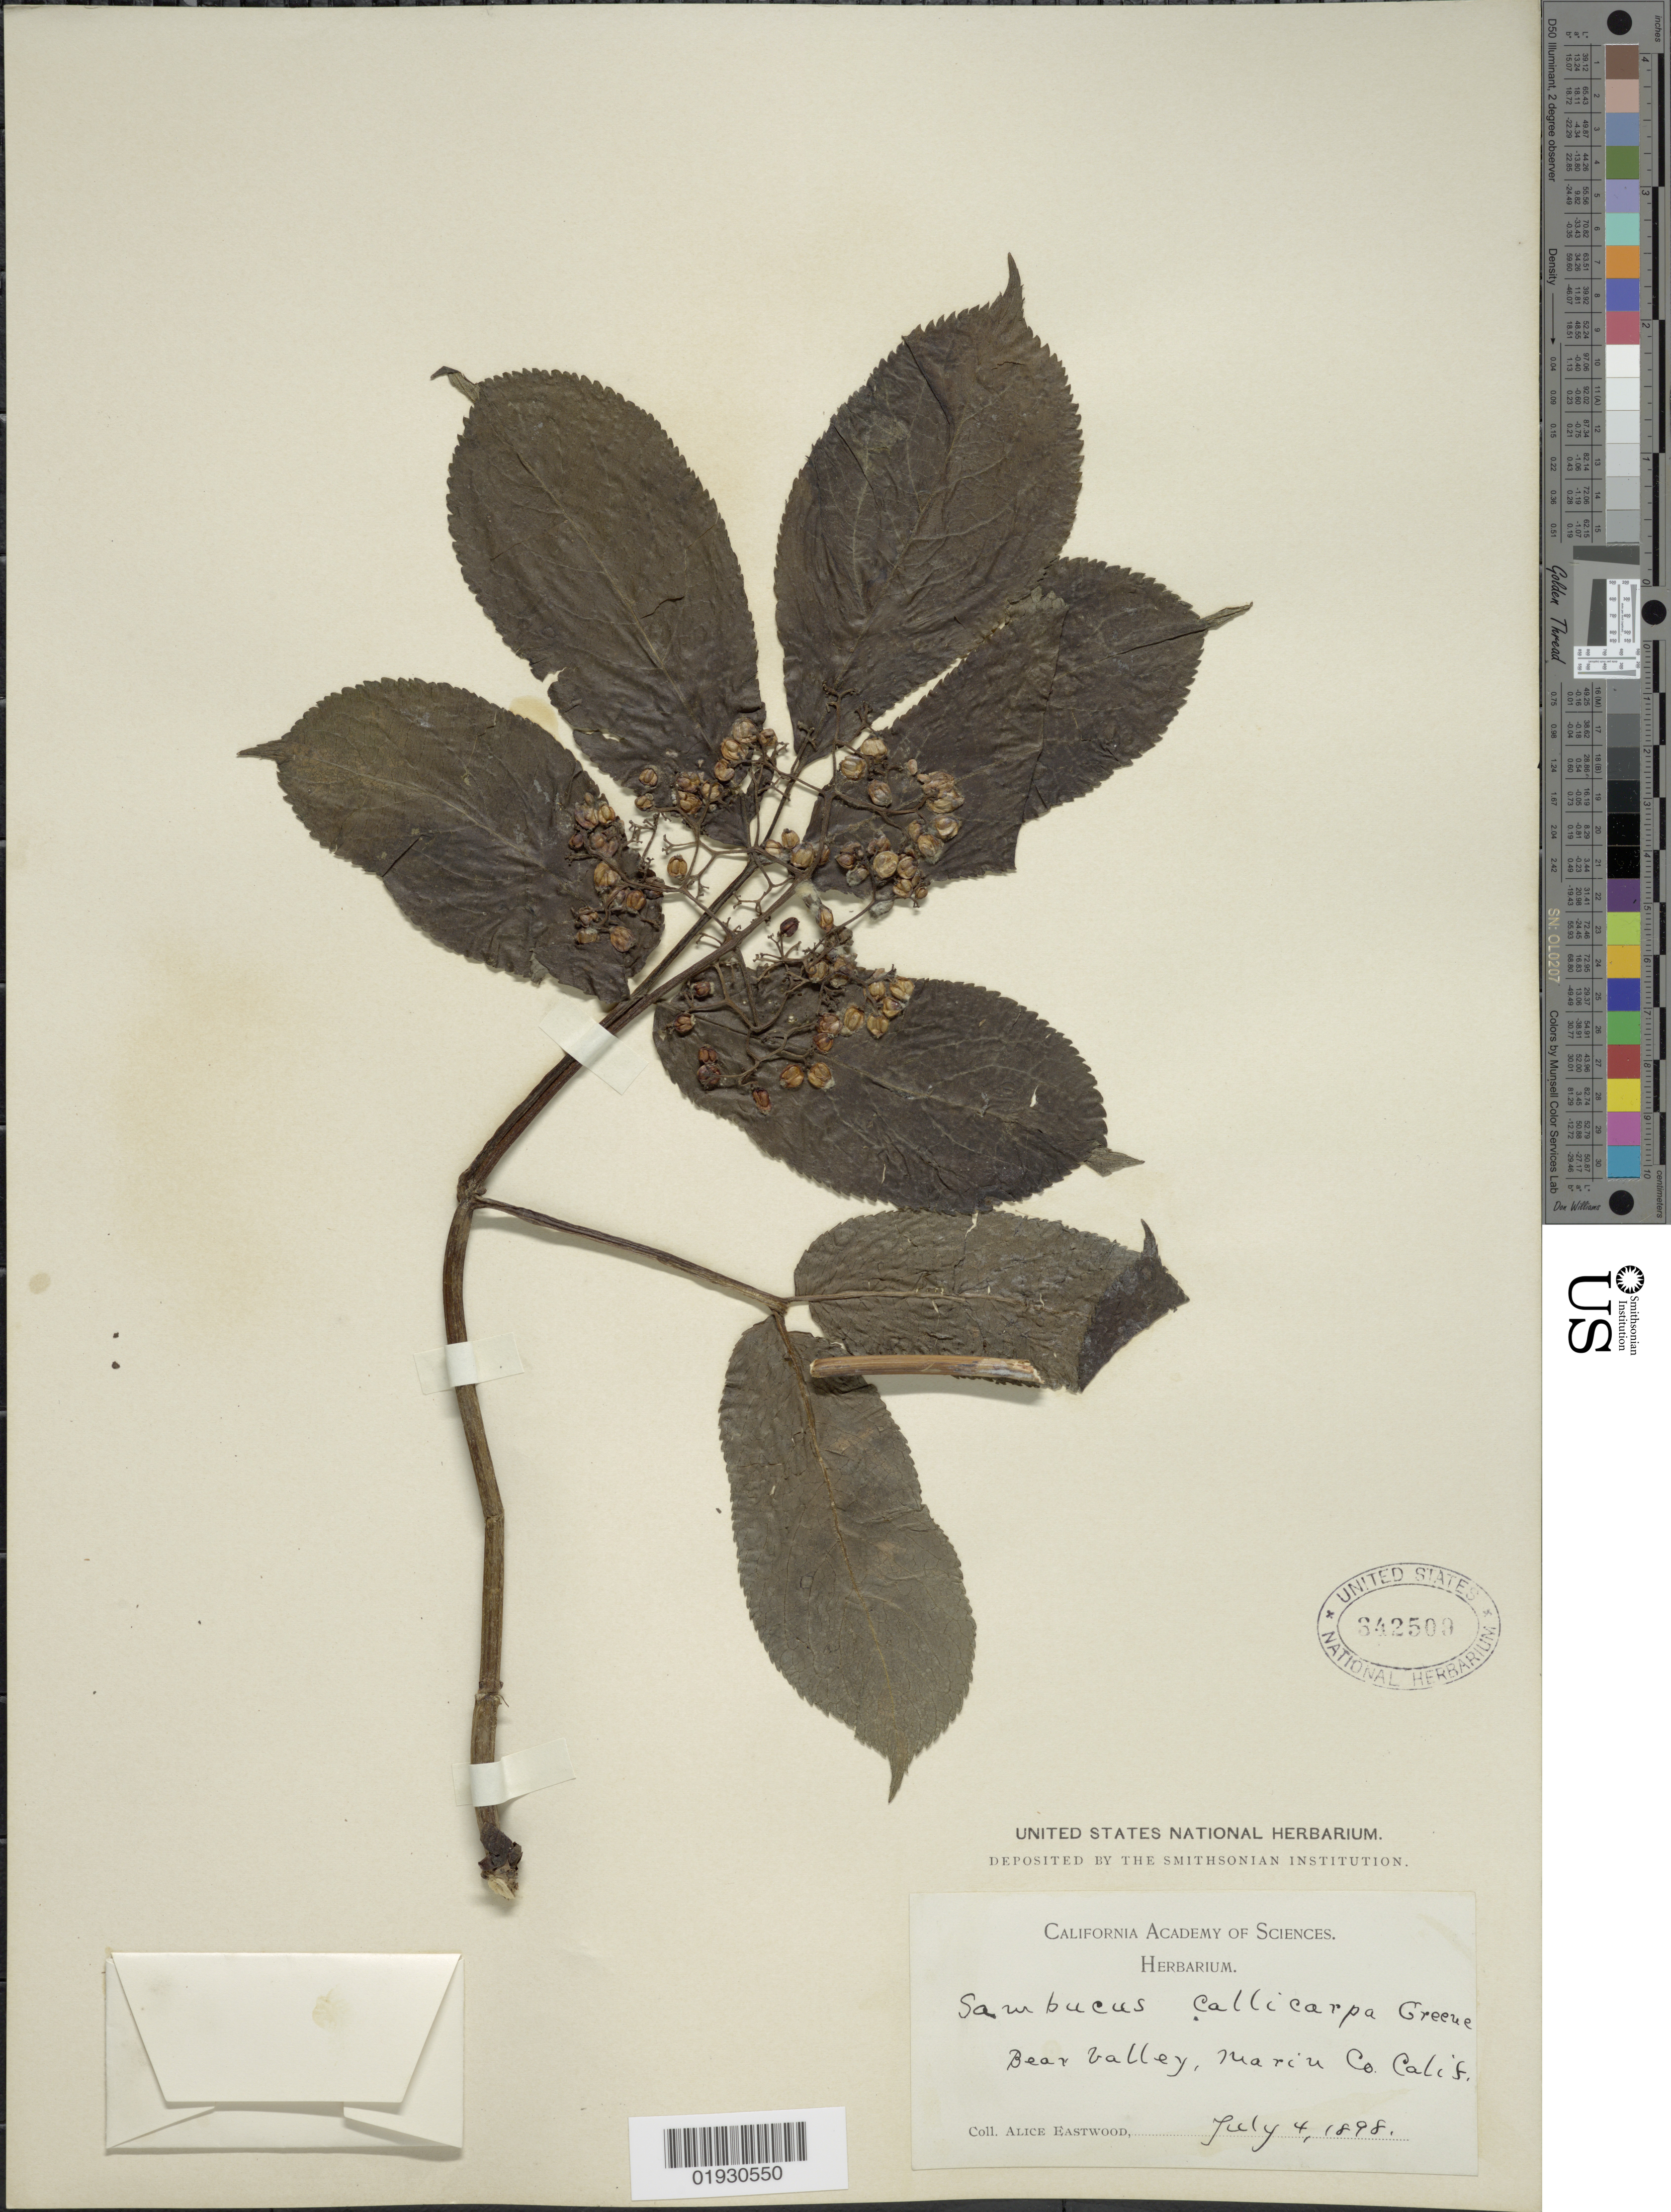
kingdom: Plantae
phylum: Tracheophyta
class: Magnoliopsida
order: Dipsacales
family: Viburnaceae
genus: Sambucus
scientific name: Sambucus callicarpa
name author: Greene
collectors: A. Eastwood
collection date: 1898-07-04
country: United States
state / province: California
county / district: Marin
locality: Bear Valley, Marin Co.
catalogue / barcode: US 342509